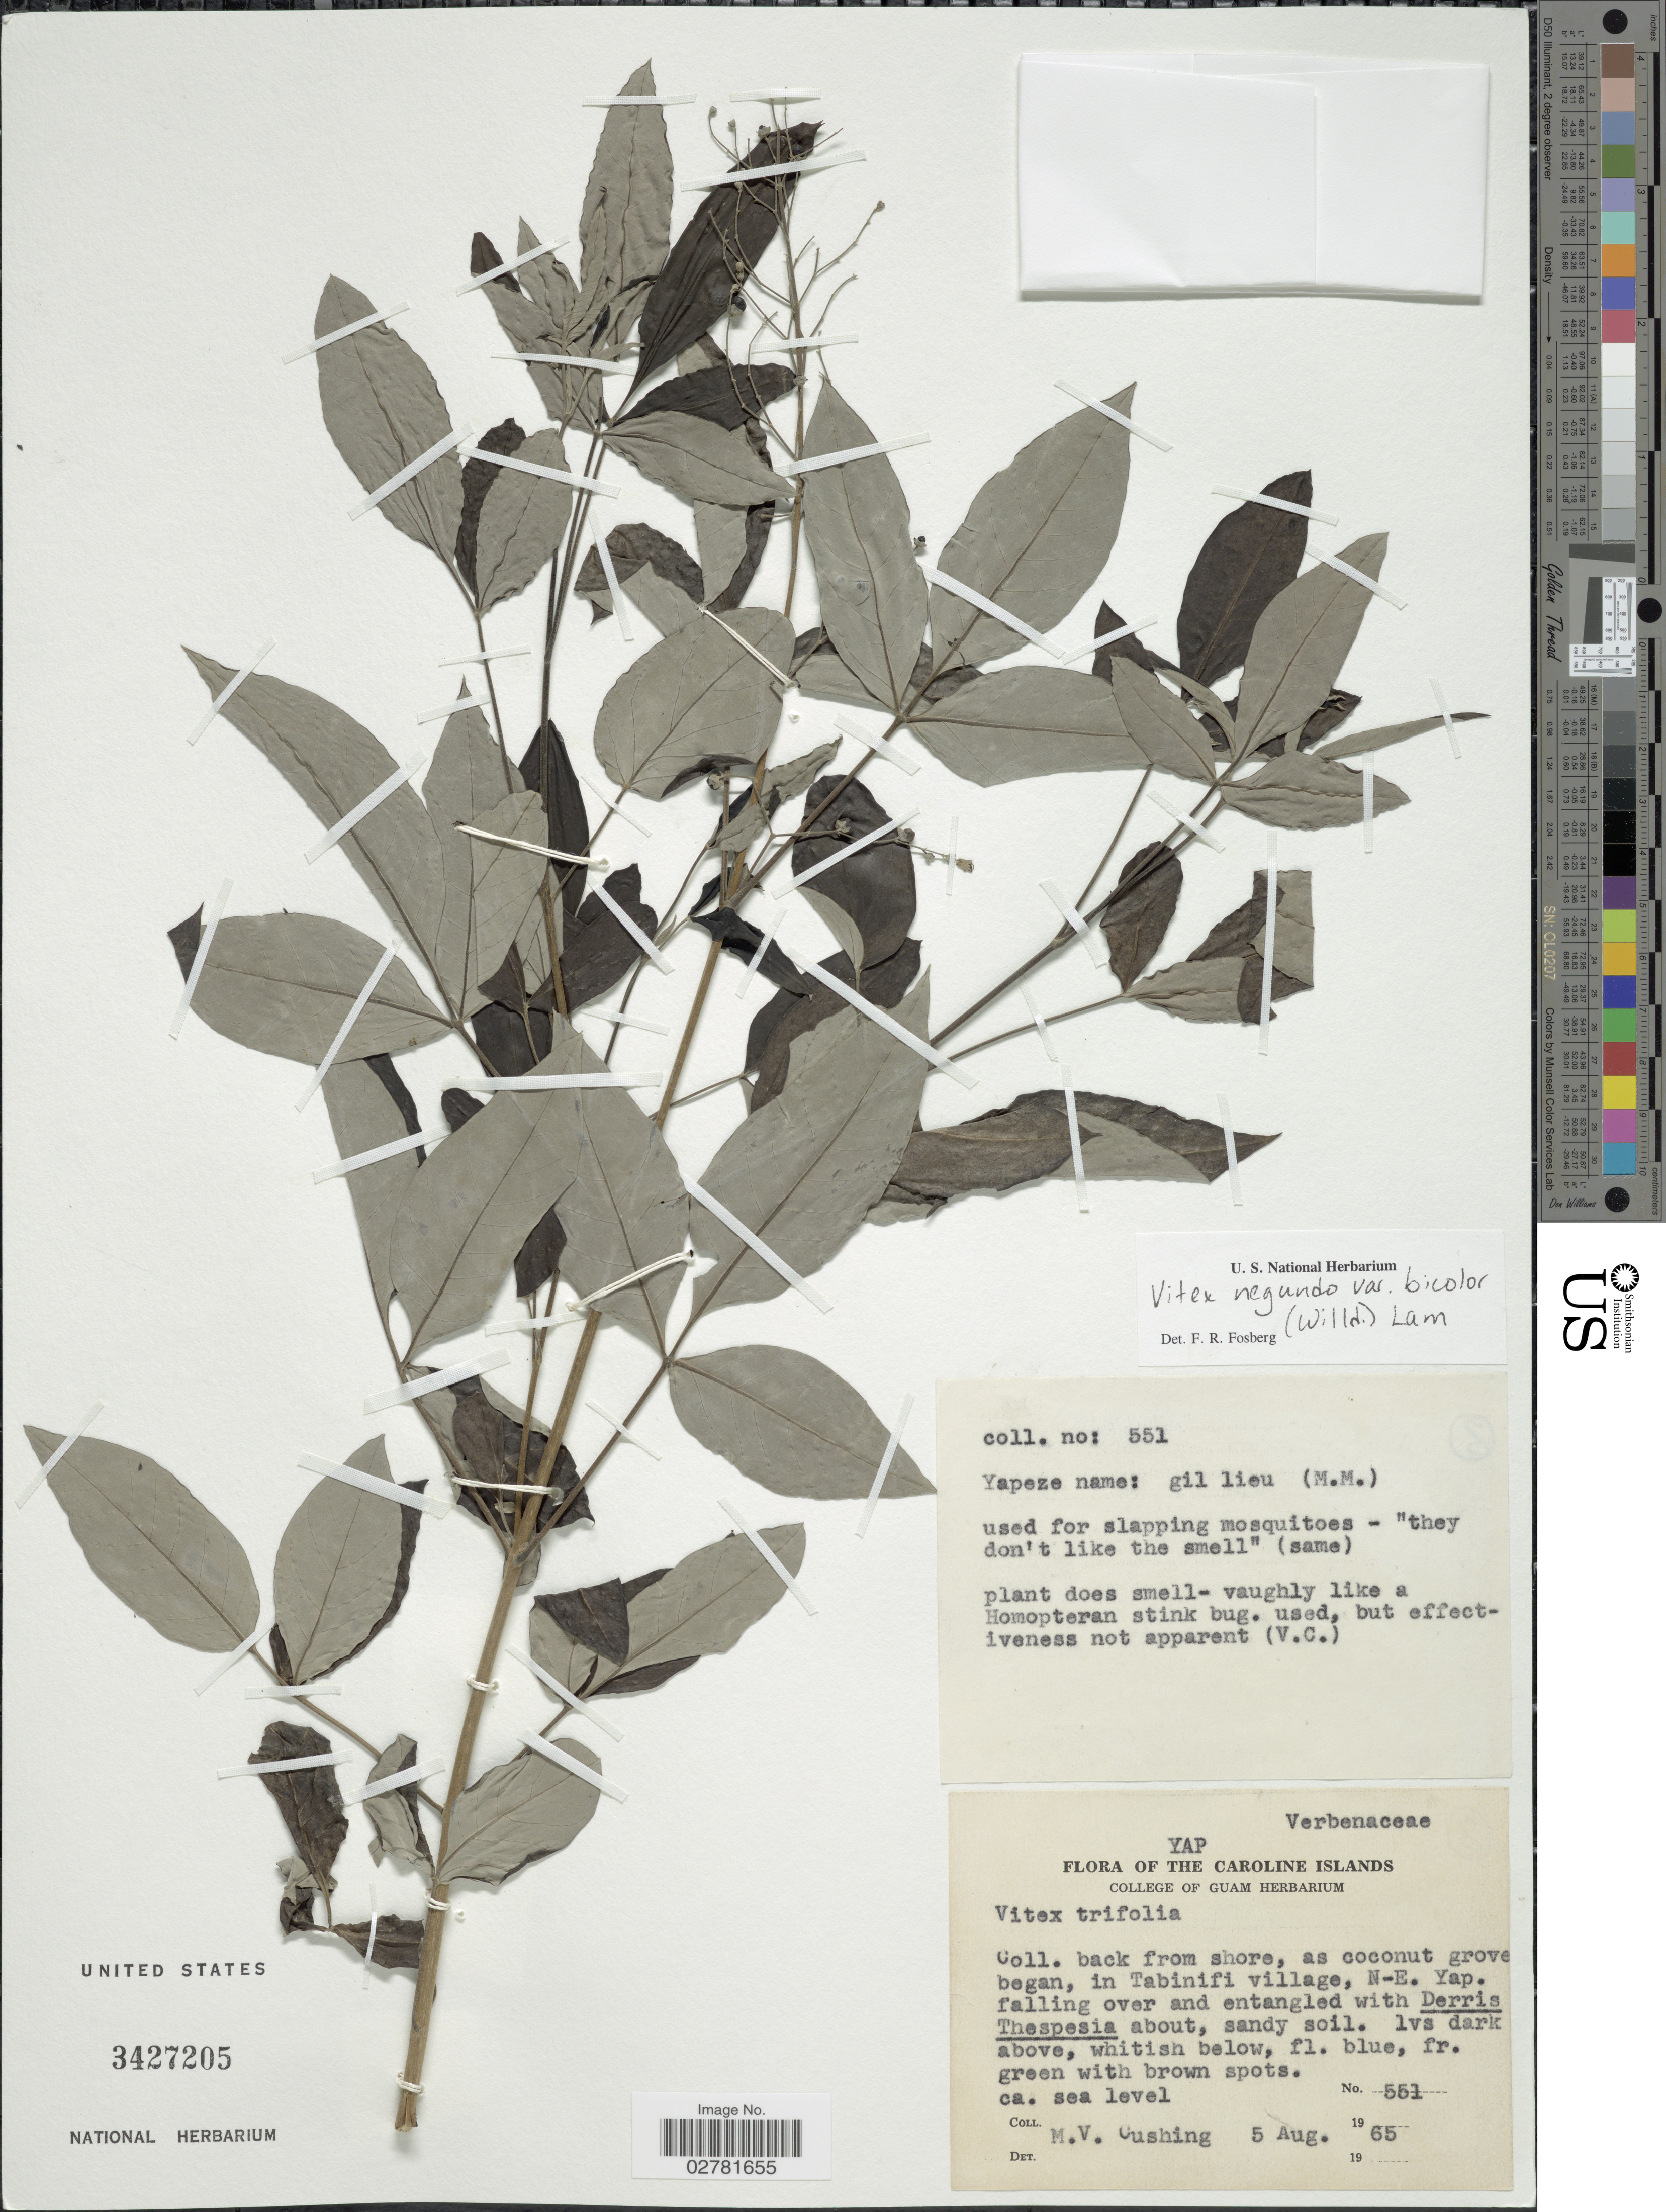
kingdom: Plantae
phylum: Tracheophyta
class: Magnoliopsida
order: Lamiales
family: Lamiaceae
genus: Vitex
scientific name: Vitex negundo var. bicolor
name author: (Willd.) H.J. Lam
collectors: M. V. Cushing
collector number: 551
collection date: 1965-08-05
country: Micronesia, Federated States of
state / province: Yap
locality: The Caroline Islands.Back from shore, as coconut grove began, in Tabinifi village, N-E. Yap.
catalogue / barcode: US 3427205